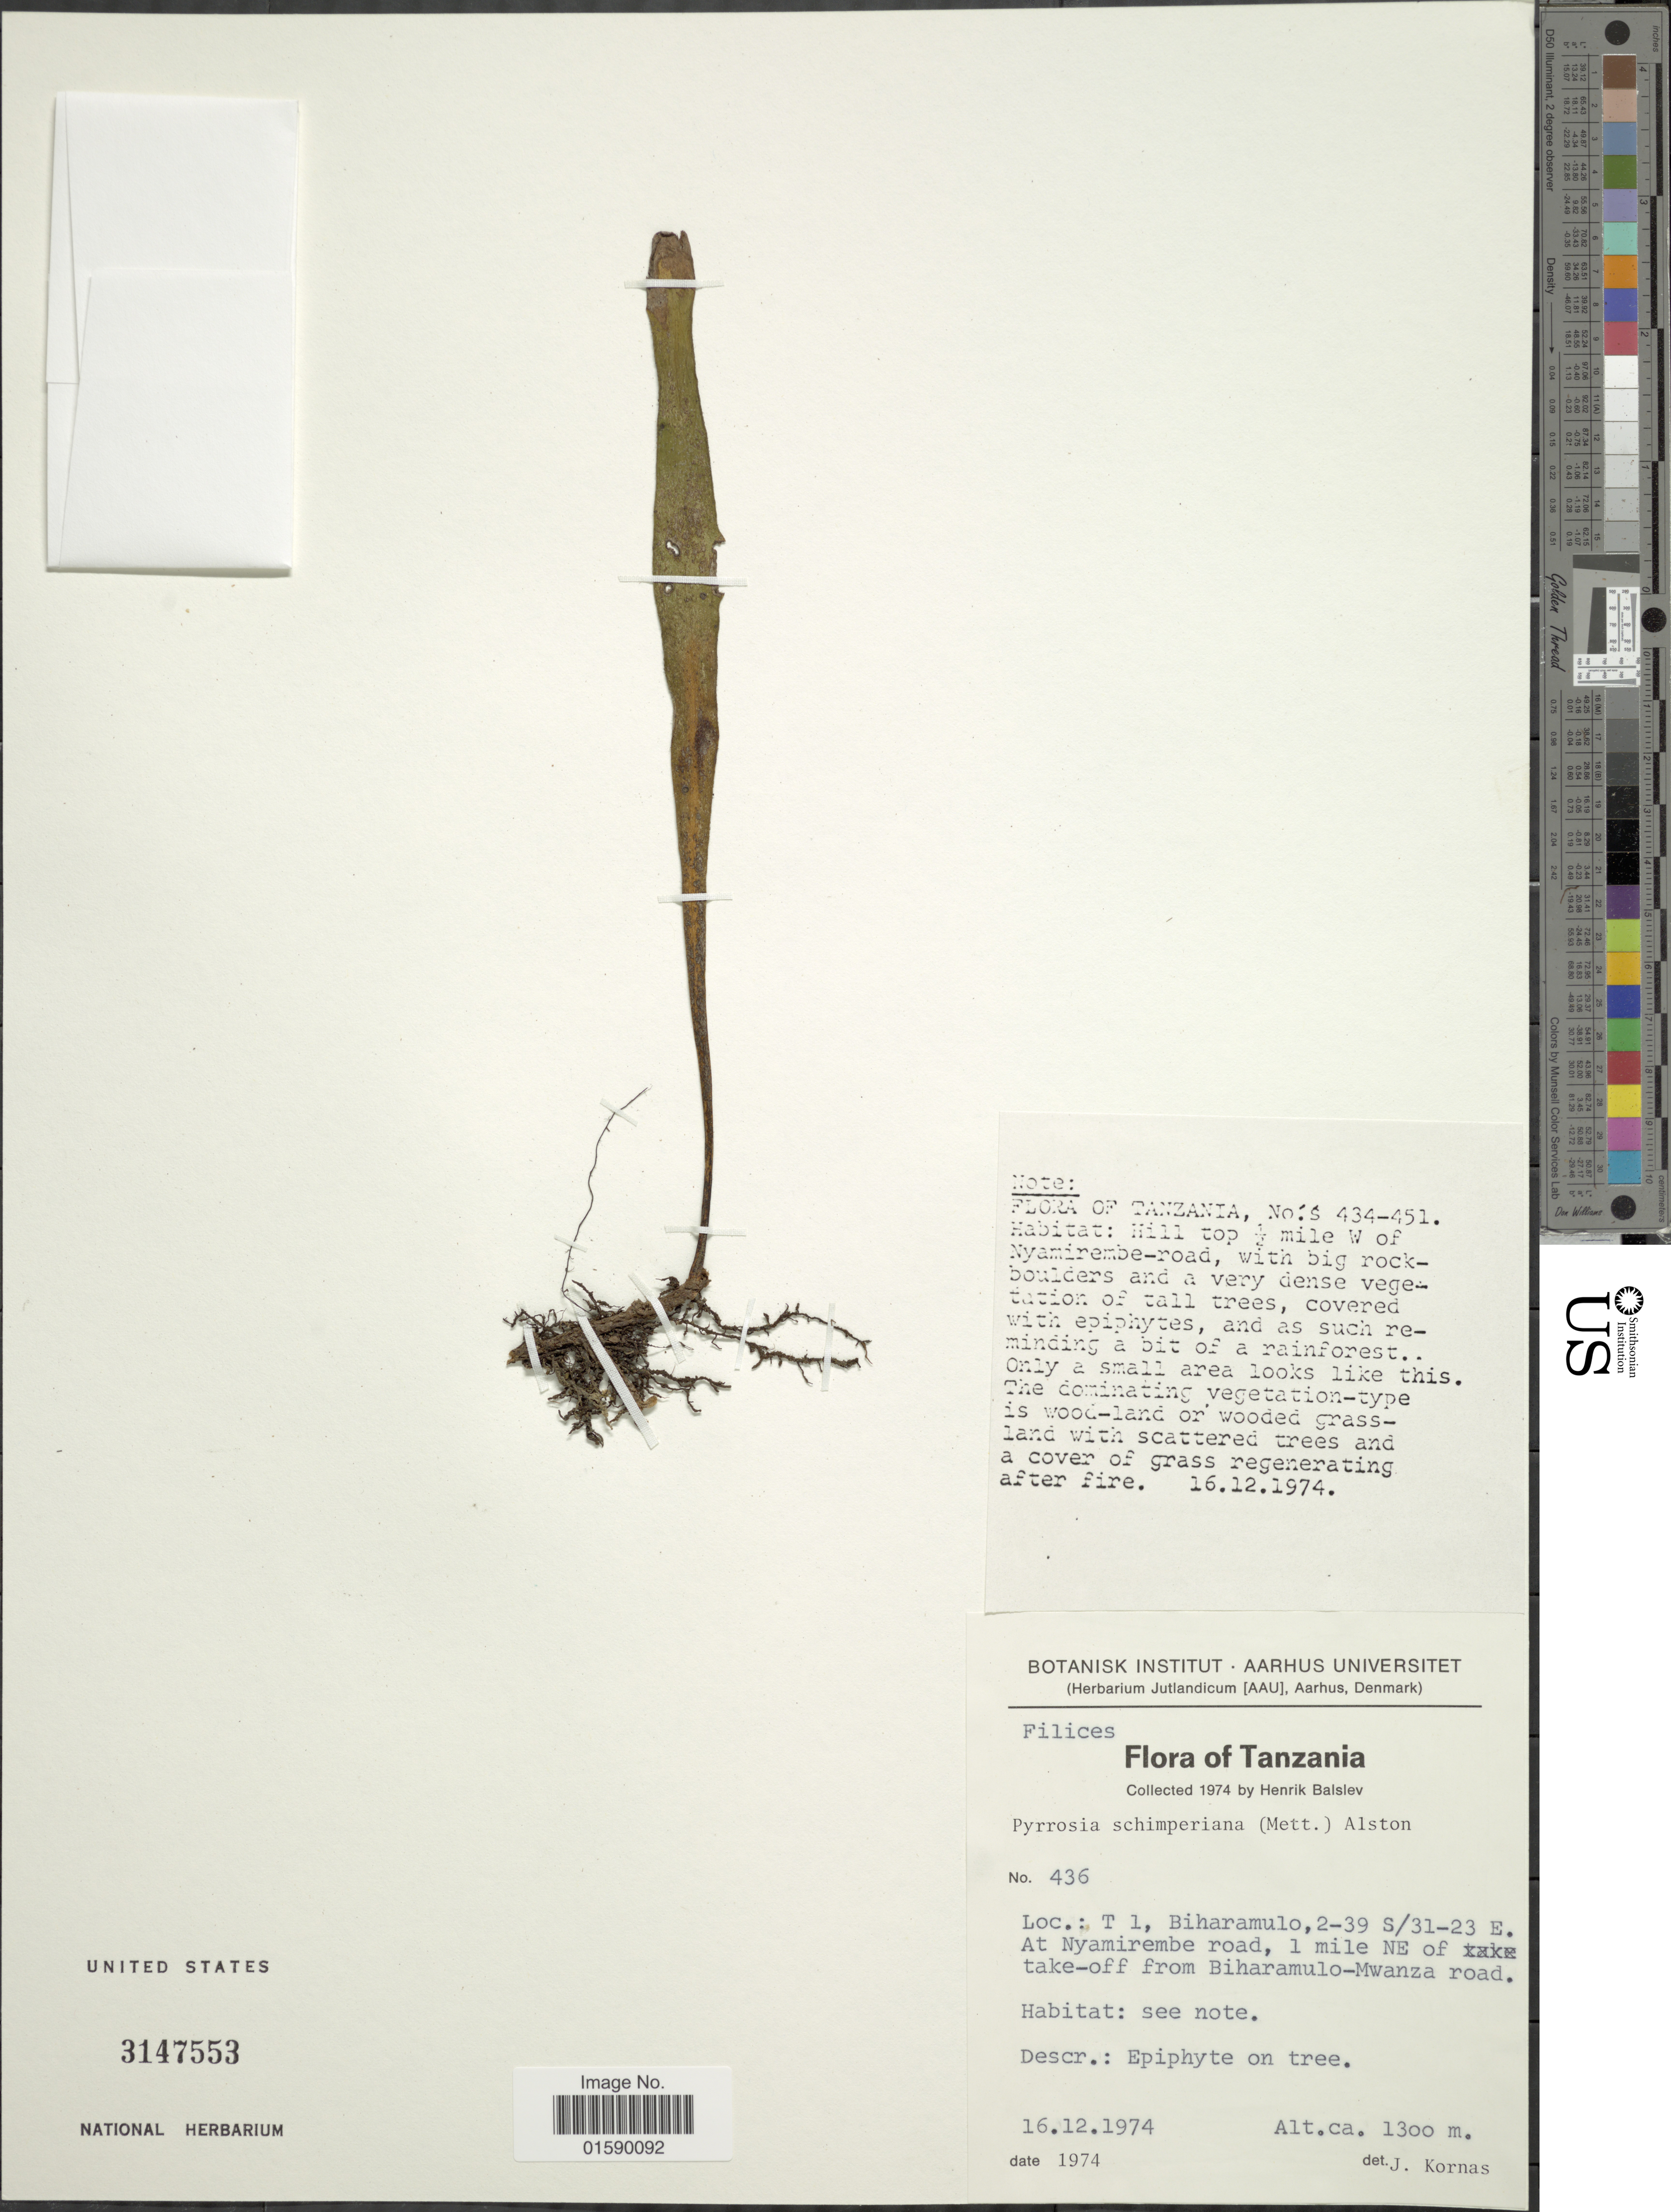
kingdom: Plantae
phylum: Tracheophyta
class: Polypodiopsida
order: Polypodiales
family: Polypodiaceae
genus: Pyrrosia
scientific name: Pyrrosia schimperiana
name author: (Mett. ex Kuhn) Alston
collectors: H. Balslev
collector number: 436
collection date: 1974-12-16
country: Tanzania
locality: Tanzania. T 1, Biharamulo, At Nyamirembe road, 1 mile NE of take-off from Biharamulo - Mwanza road.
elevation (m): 1300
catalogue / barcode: US 3147553